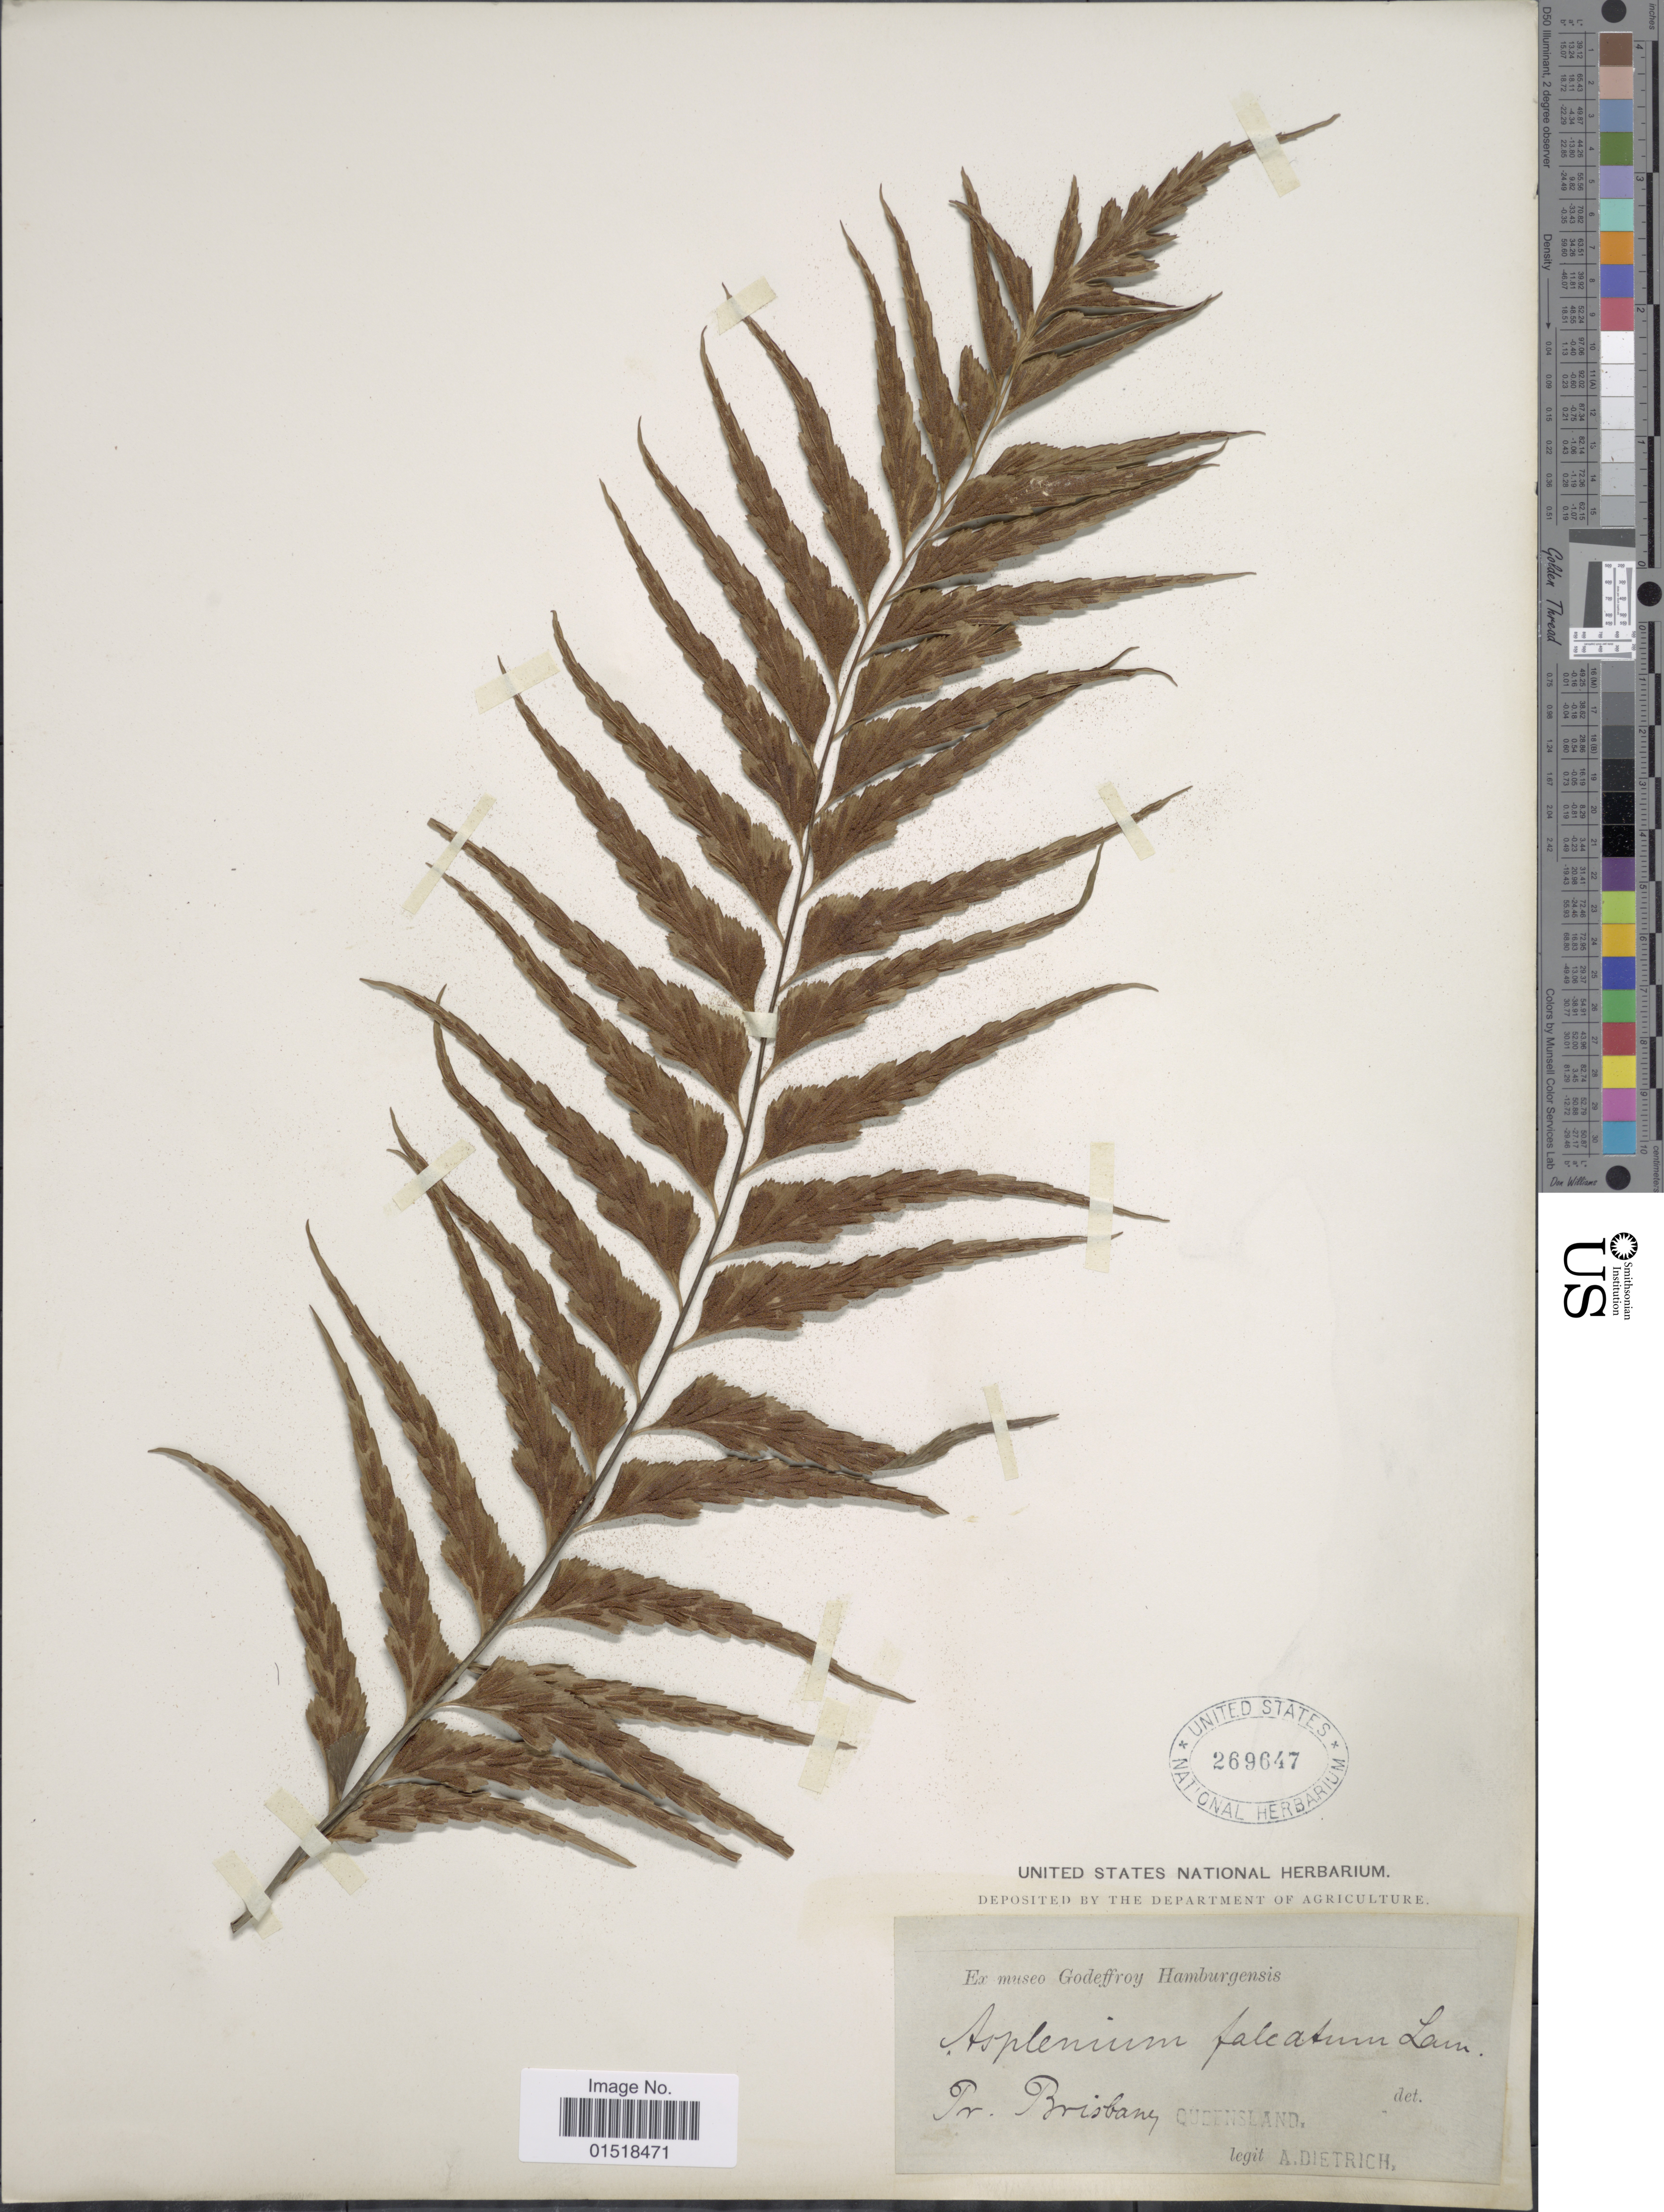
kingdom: Plantae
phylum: Tracheophyta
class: Polypodiopsida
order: Polypodiales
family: Aspleniaceae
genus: Asplenium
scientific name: Asplenium polyodon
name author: G. Forst.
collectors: A. Dietrich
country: Australia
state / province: Queensland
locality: Pr. Brisbane.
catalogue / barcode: US 269647